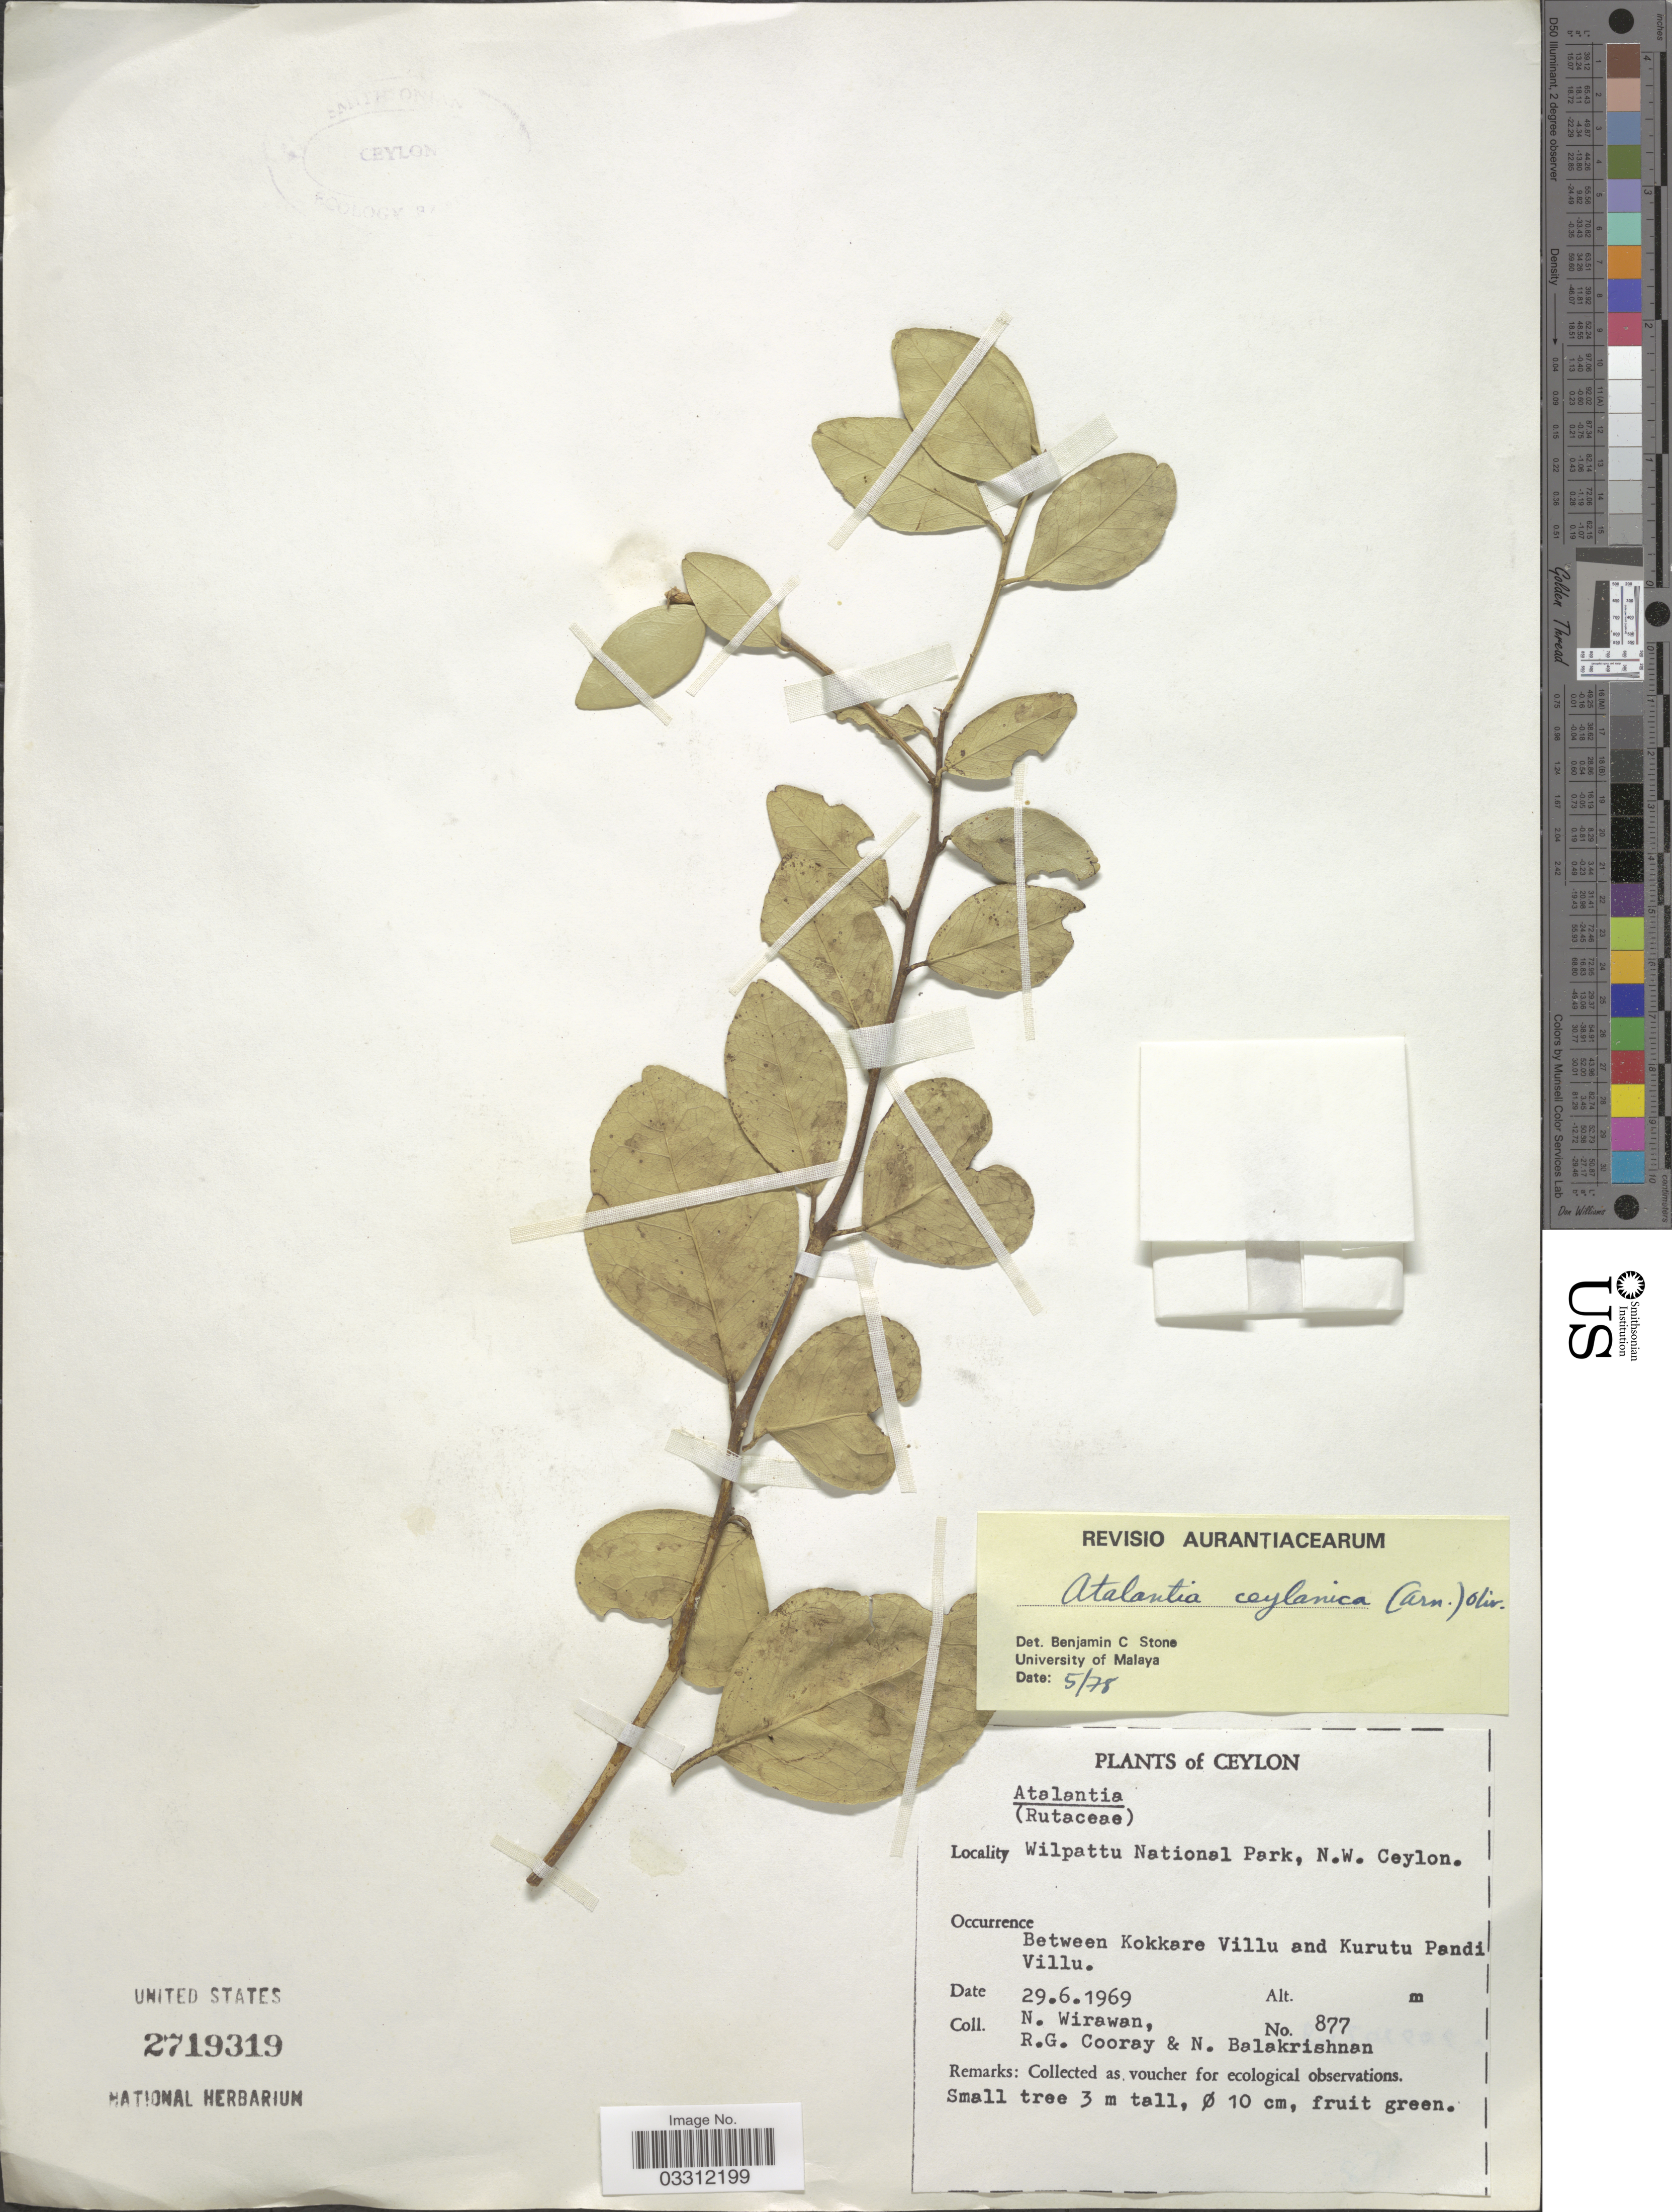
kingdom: Plantae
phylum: Tracheophyta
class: Magnoliopsida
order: Sapindales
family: Rutaceae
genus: Atalantia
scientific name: Atalantia ceylanica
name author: (Arn.) Oliv.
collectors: N. Wirawan, R. Cooray & N. Balakrishnan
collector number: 877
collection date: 1969-06-29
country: Sri Lanka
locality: Ceylon, Wilpattu National Park, N.W. Ceylon. Between Kokkare Villu and Kurutu Pandi Villu.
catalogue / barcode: US 2719319